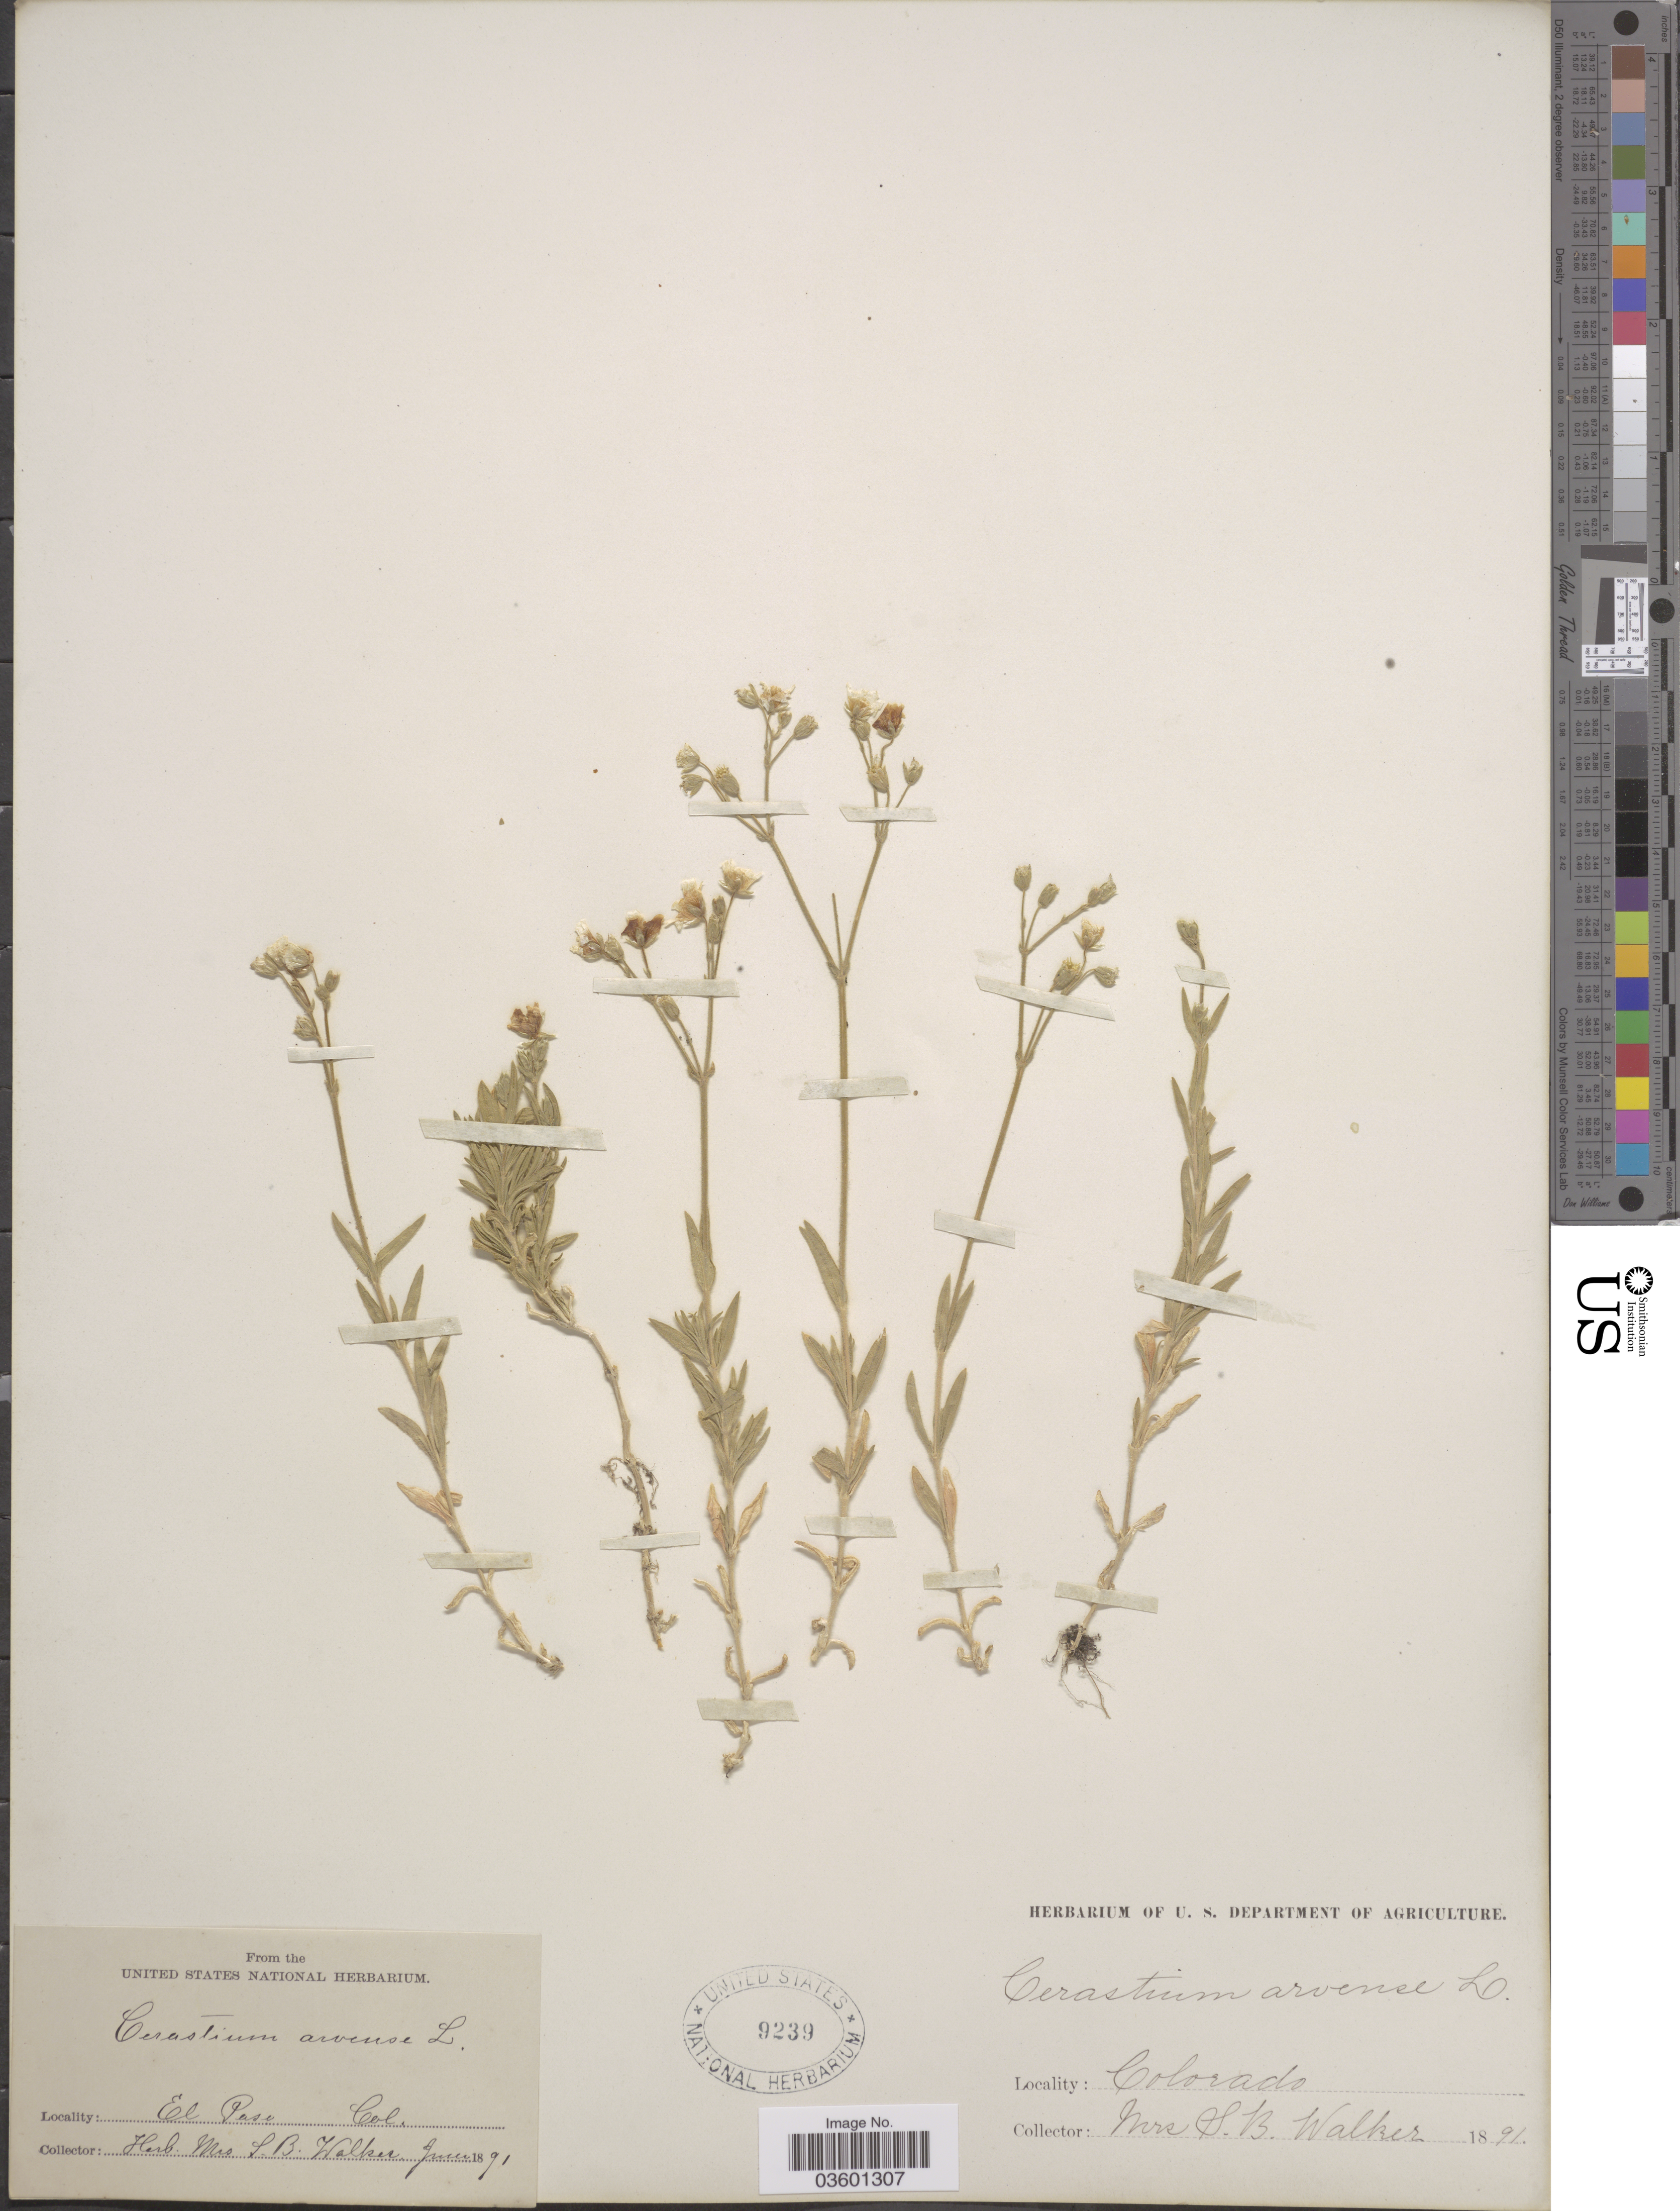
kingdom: Plantae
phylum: Tracheophyta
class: Magnoliopsida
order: Caryophyllales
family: Caryophyllaceae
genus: Cerastium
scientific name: Cerastium arvense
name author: L.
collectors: S. Walker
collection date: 1891-06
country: United States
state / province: Colorado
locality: El Paso.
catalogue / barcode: US 9239